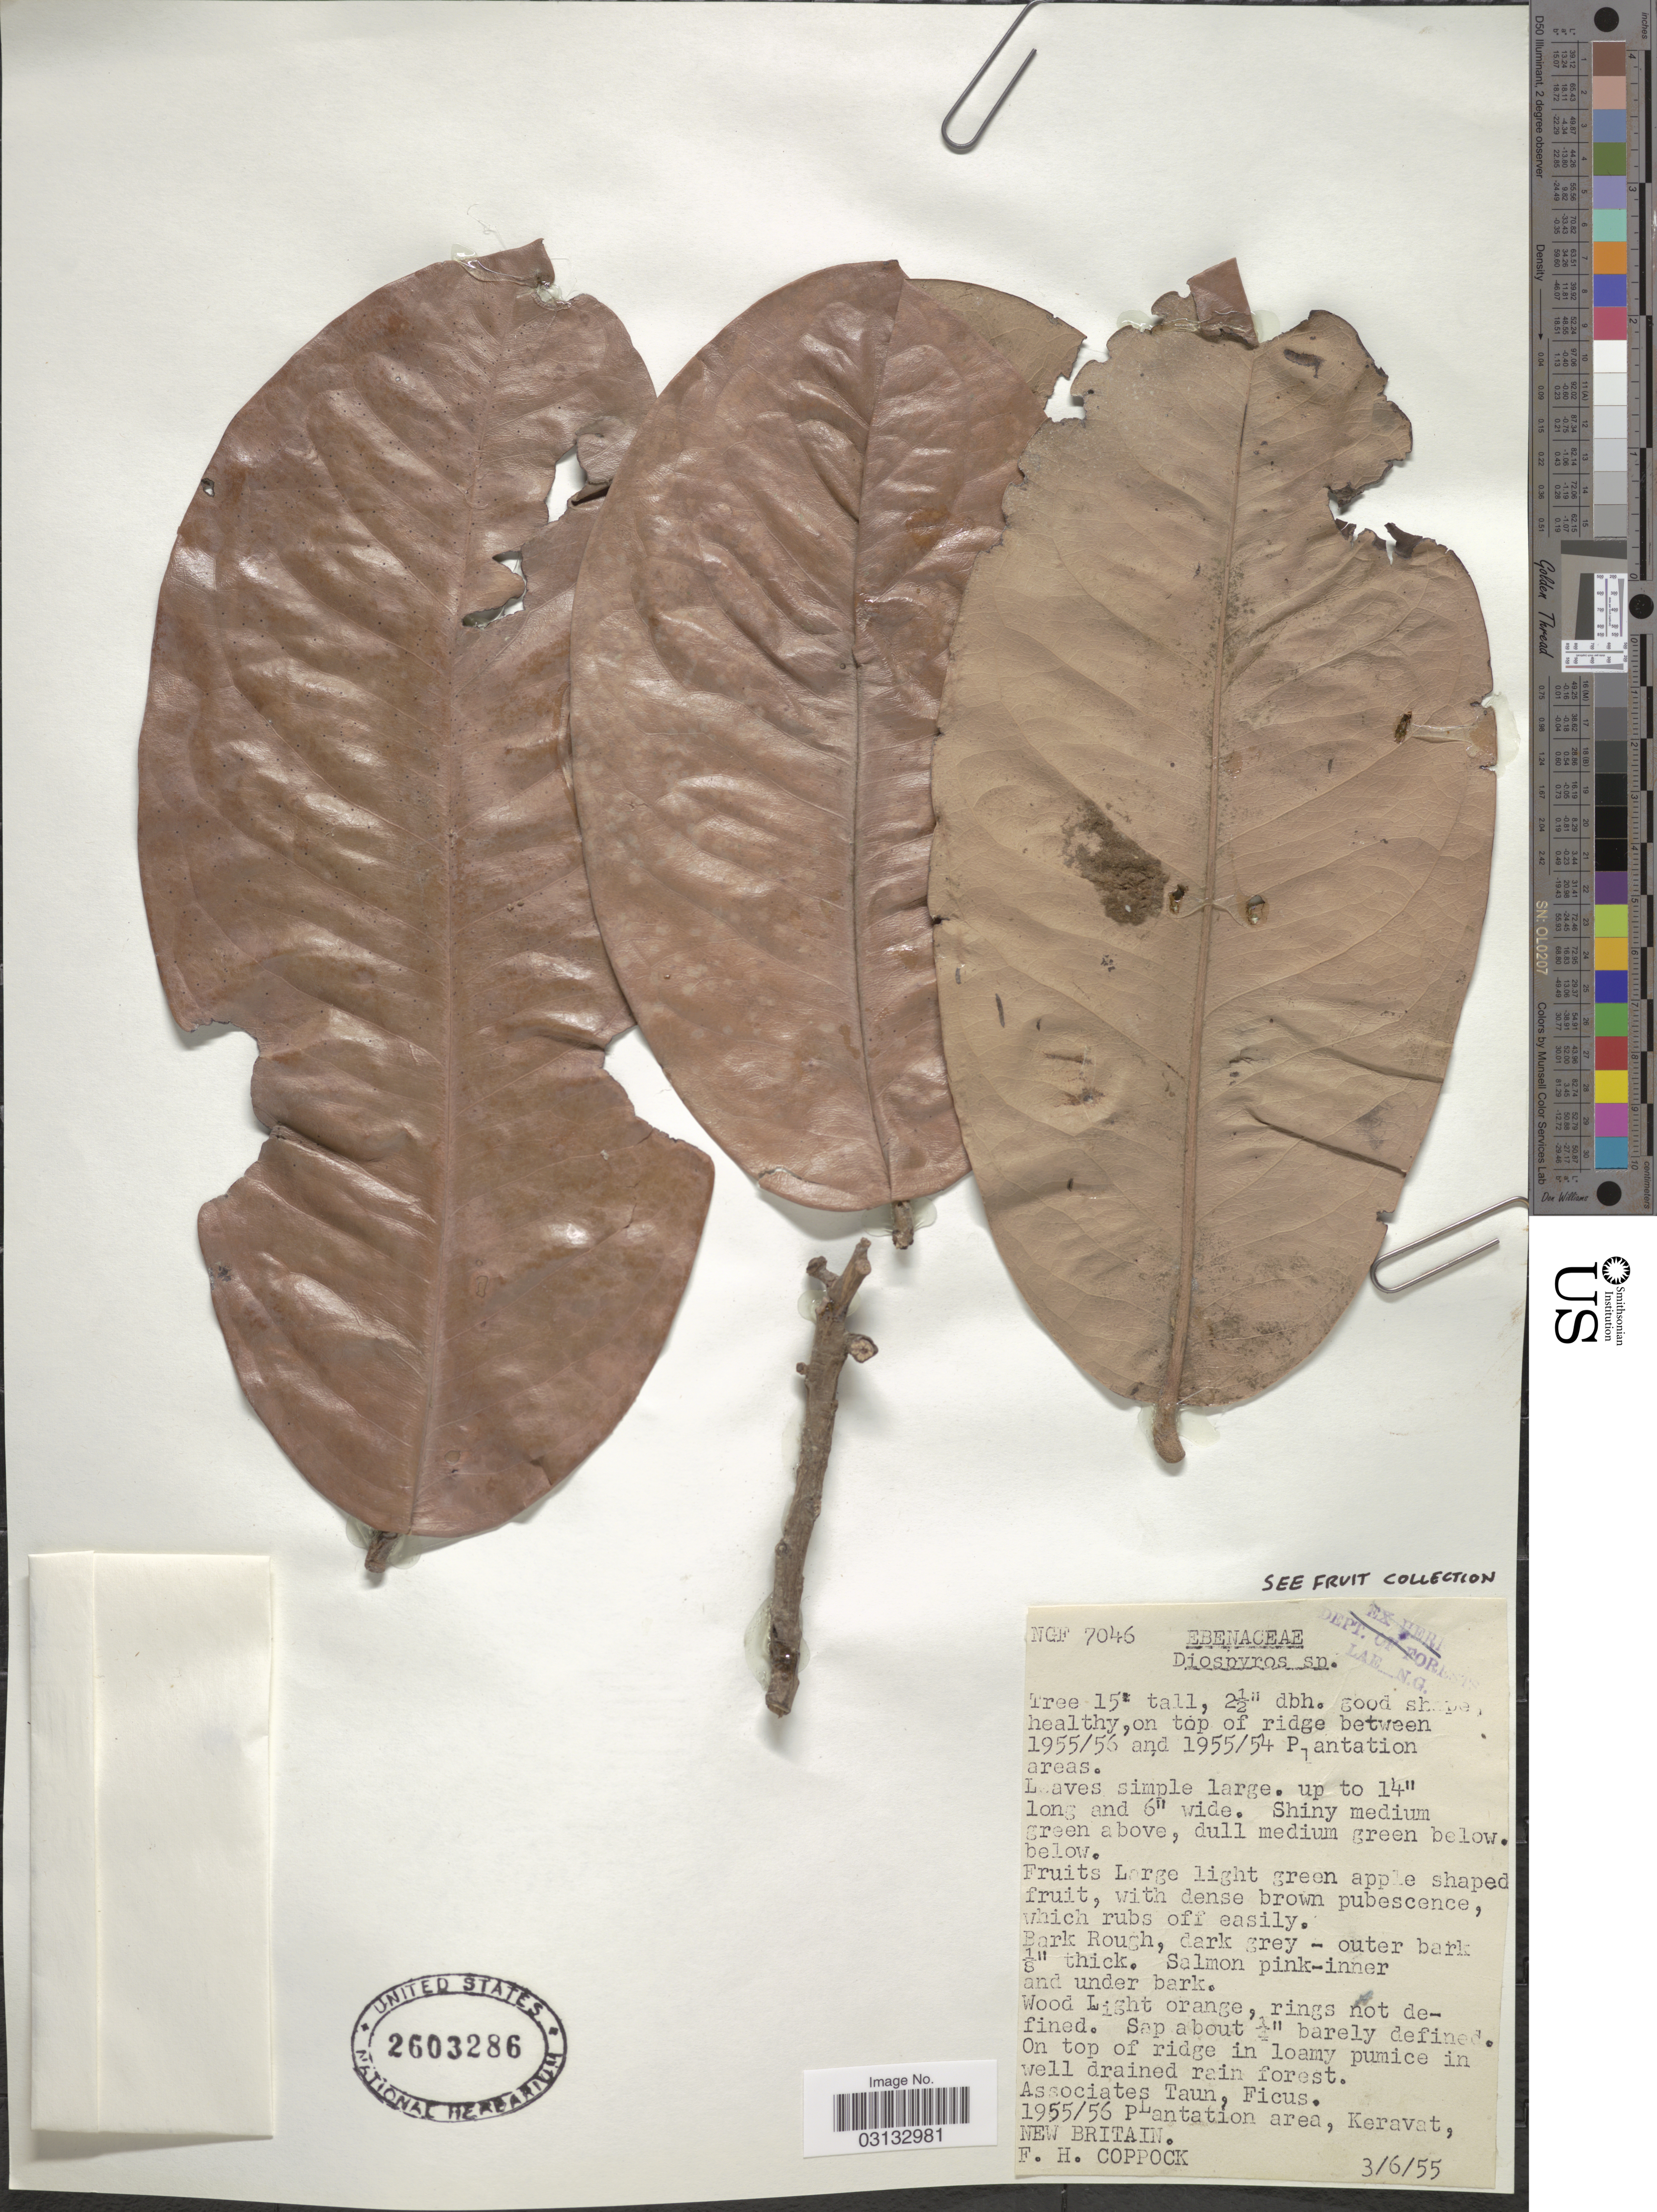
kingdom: Plantae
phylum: Tracheophyta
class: Magnoliopsida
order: Ericales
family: Ebenaceae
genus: Diospyros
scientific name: Diospyros sp.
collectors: F. Coppock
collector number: NGF7046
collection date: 1955-06-03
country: Papua New Guinea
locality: Plantation area, Keravat, New Britain.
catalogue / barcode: US 2603286